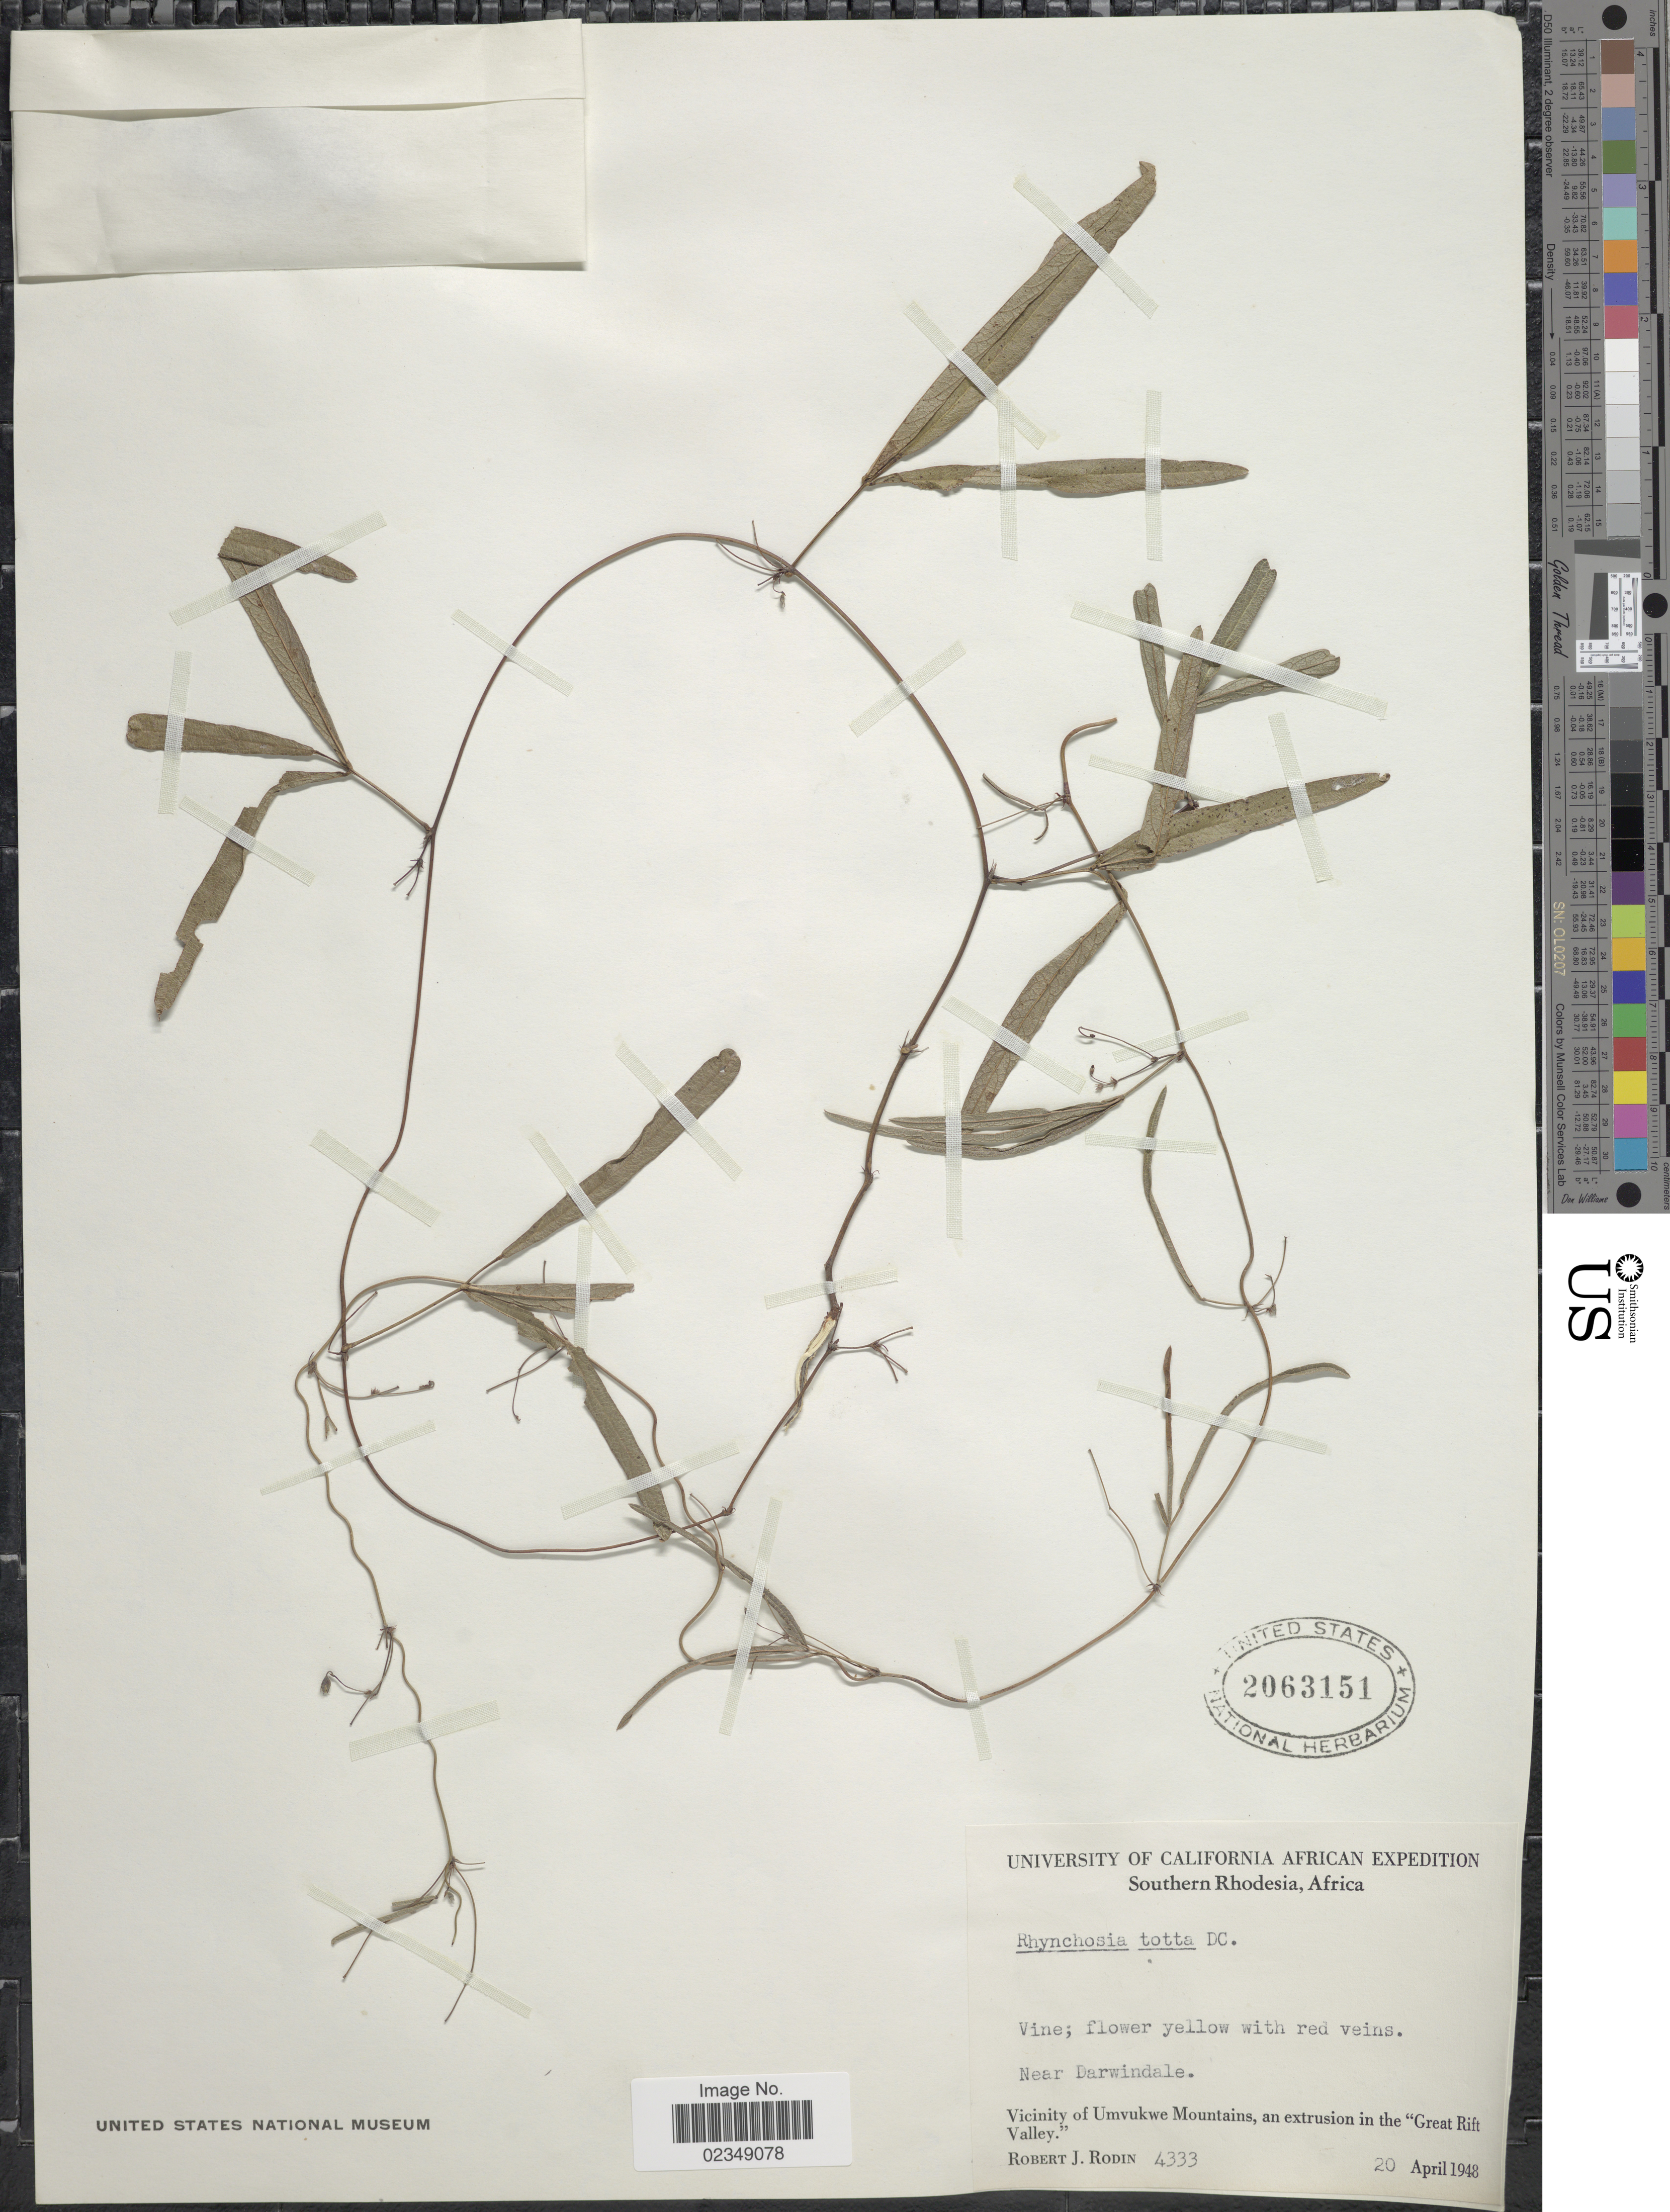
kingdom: Plantae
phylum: Tracheophyta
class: Magnoliopsida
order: Fabales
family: Fabaceae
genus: Rhynchosia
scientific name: Rhynchosia totta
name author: DC.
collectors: R. J. Rodin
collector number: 4333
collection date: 1948-04-20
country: Zimbabwe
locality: Southern Rhodesia, near Darwindale, vicinity of Umvukwe Mountains, an estrusion in the "Great Rift Valley"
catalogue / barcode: US 2063151